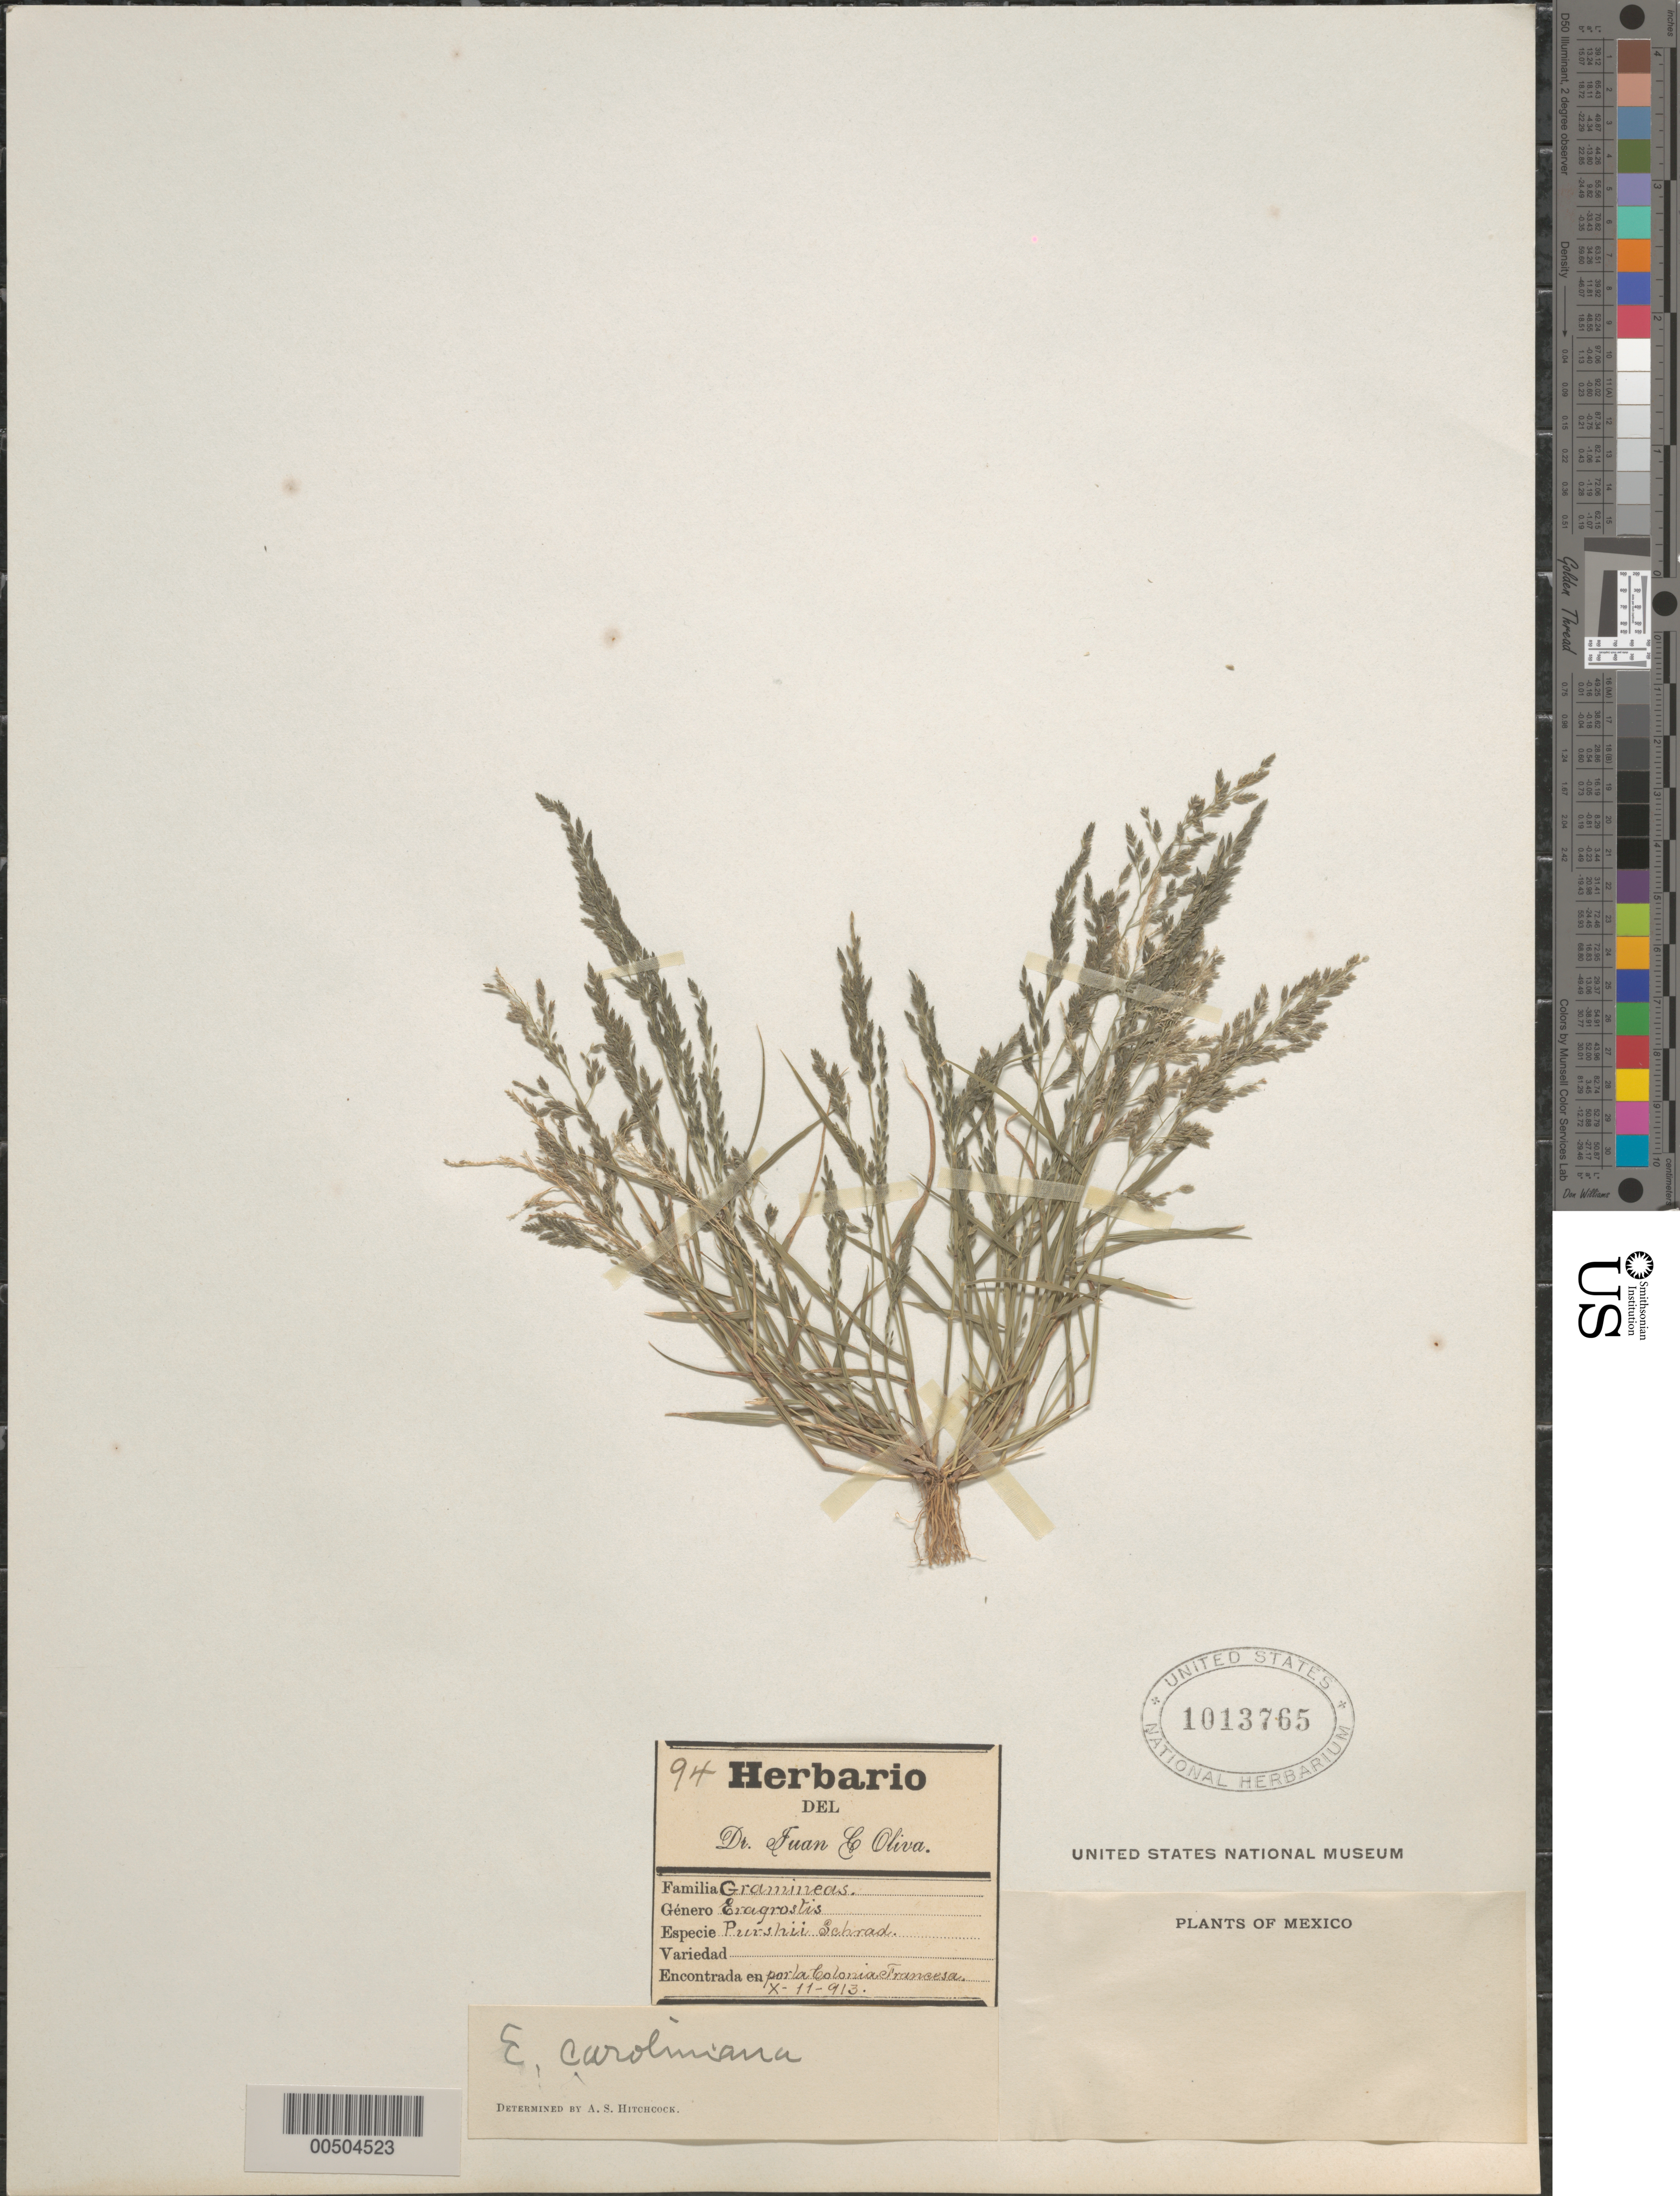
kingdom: Plantae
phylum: Tracheophyta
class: Liliopsida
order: Poales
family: Poaceae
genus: Eragrostis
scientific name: Eragrostis pectinacea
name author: (Michx.) Nees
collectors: J. C. Oliva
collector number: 94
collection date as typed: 11 Oct 1913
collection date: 1913-10-11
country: Mexico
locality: Colonia Francesa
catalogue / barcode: US 1013765